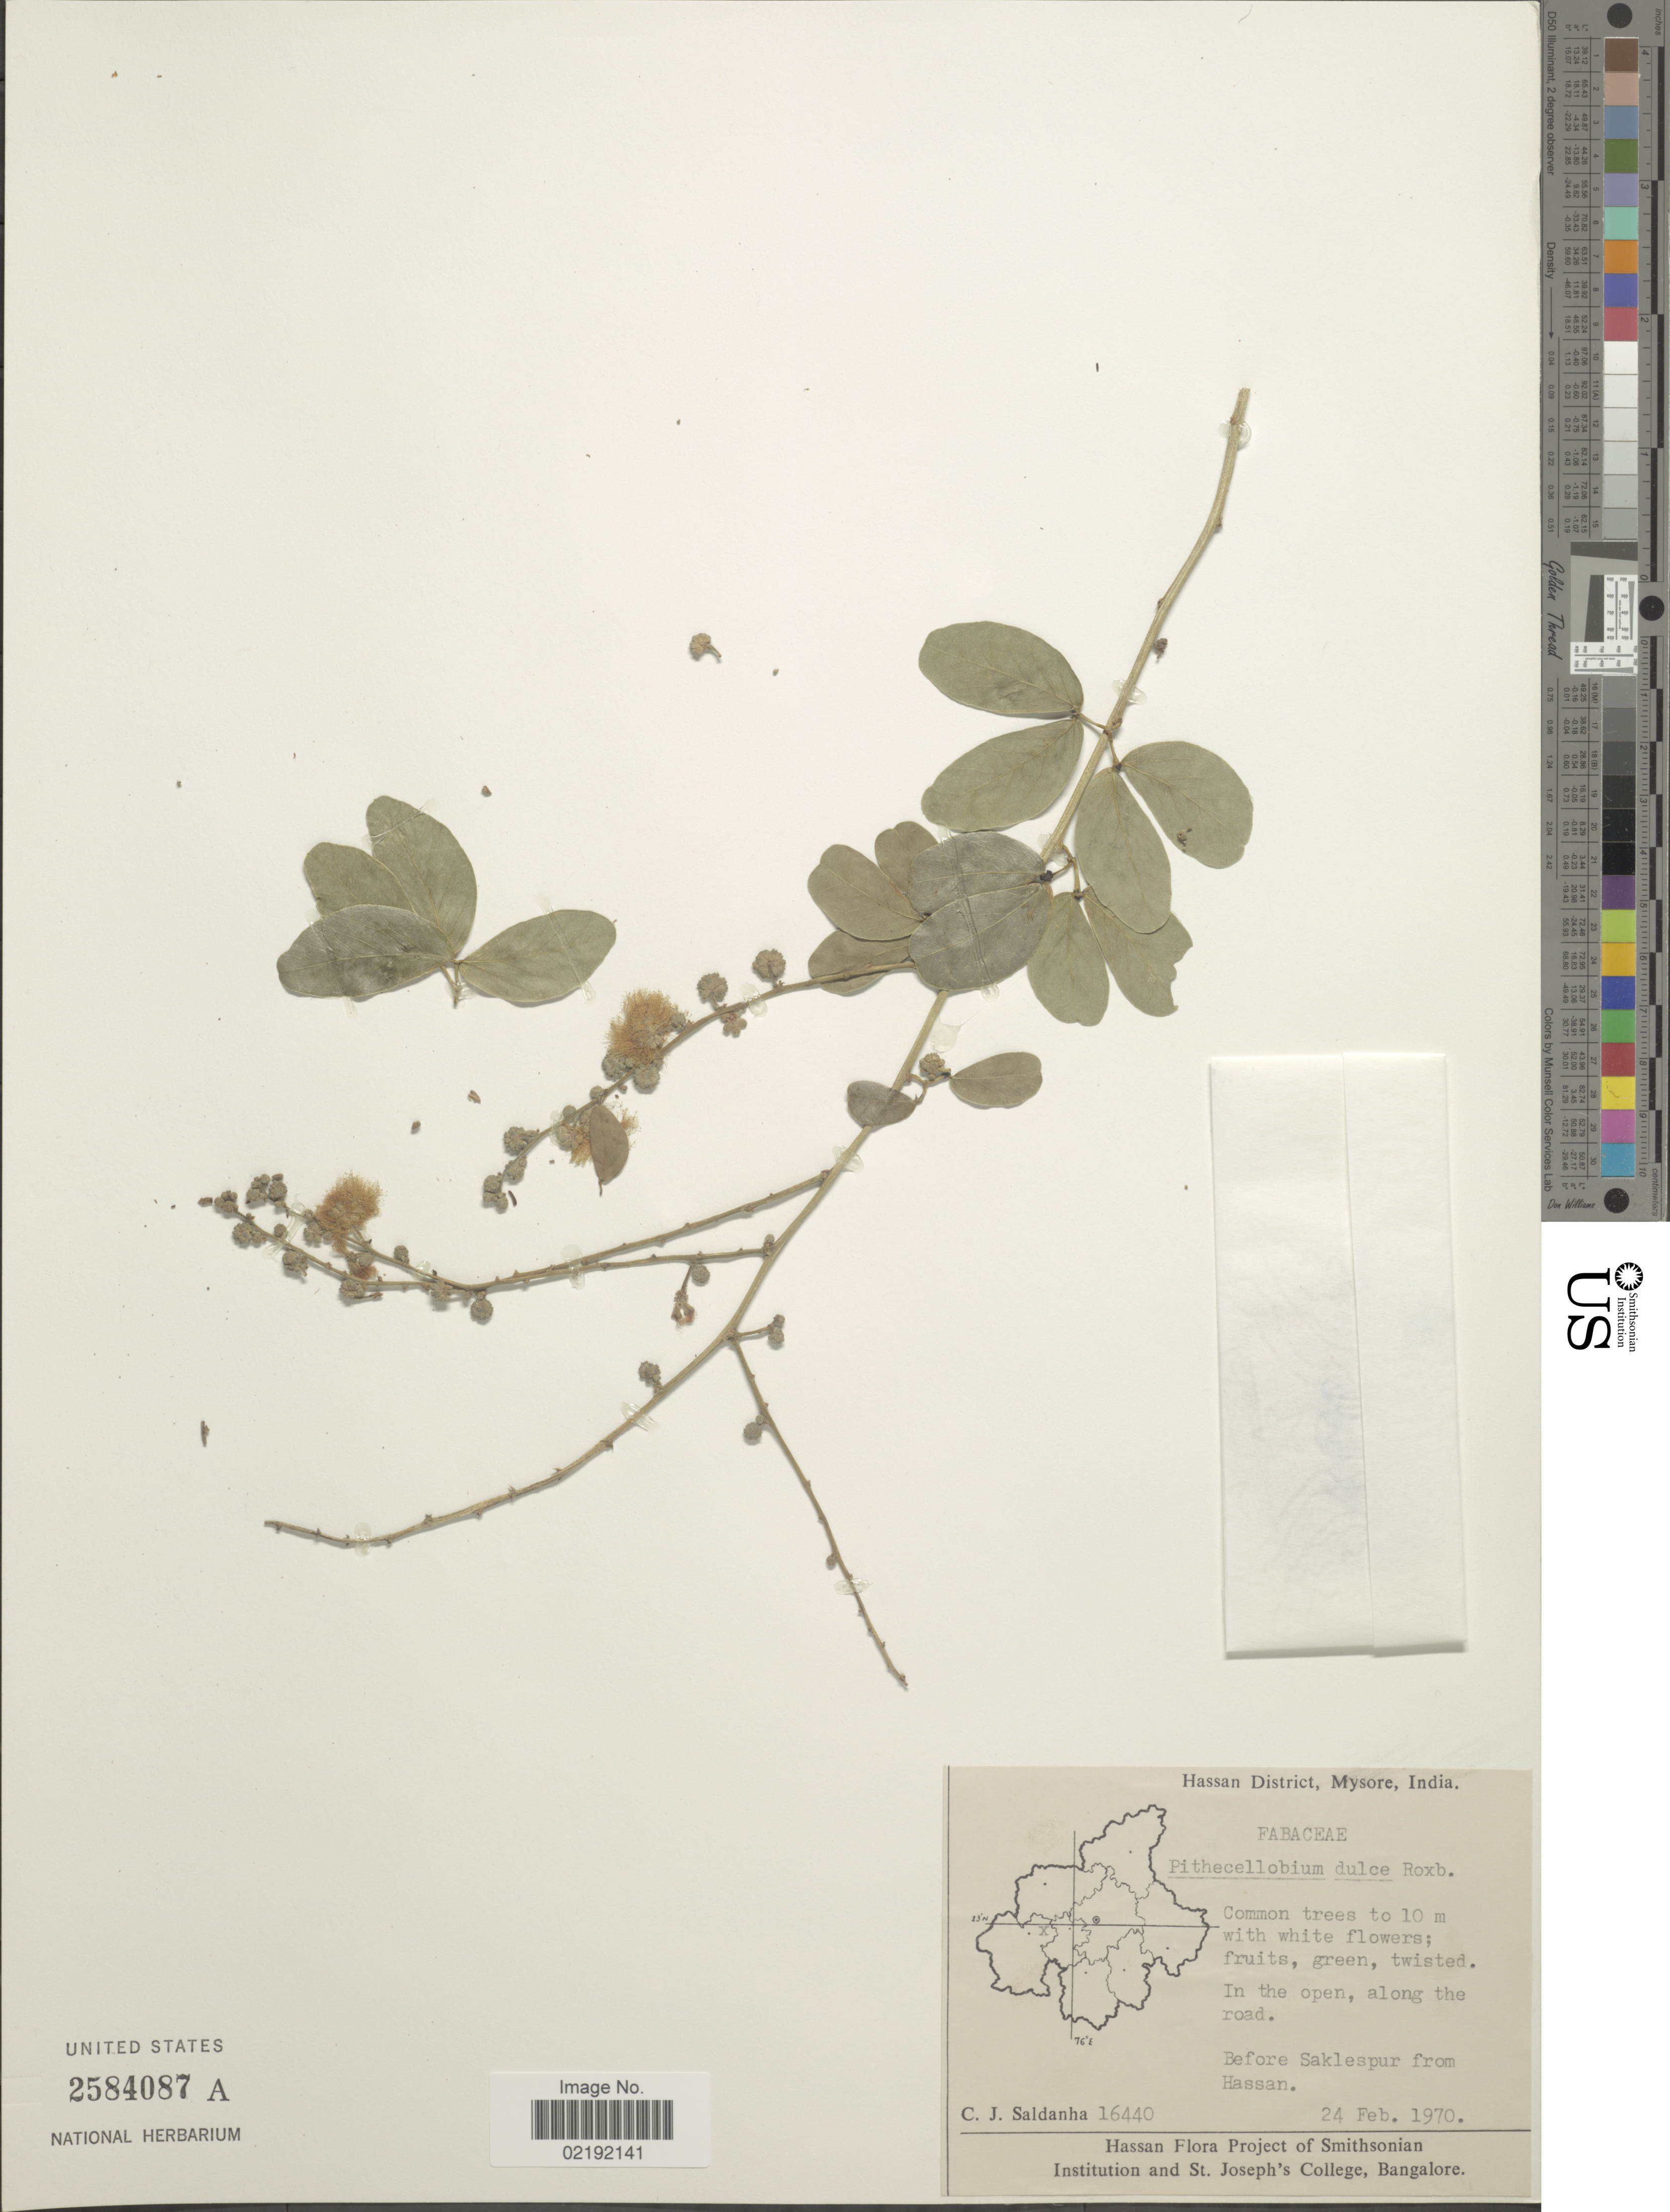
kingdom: Plantae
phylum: Tracheophyta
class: Magnoliopsida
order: Fabales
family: Fabaceae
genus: Pithecellobium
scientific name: Pithecellobium dulce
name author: (Roxb.) Benth.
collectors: C. J. Saldanha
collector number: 16440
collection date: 1970-02-24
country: India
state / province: Karnataka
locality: Hassan District, Mysore, India. In the open, along the road. Before Saklespur from Hassan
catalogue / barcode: US 2584087A